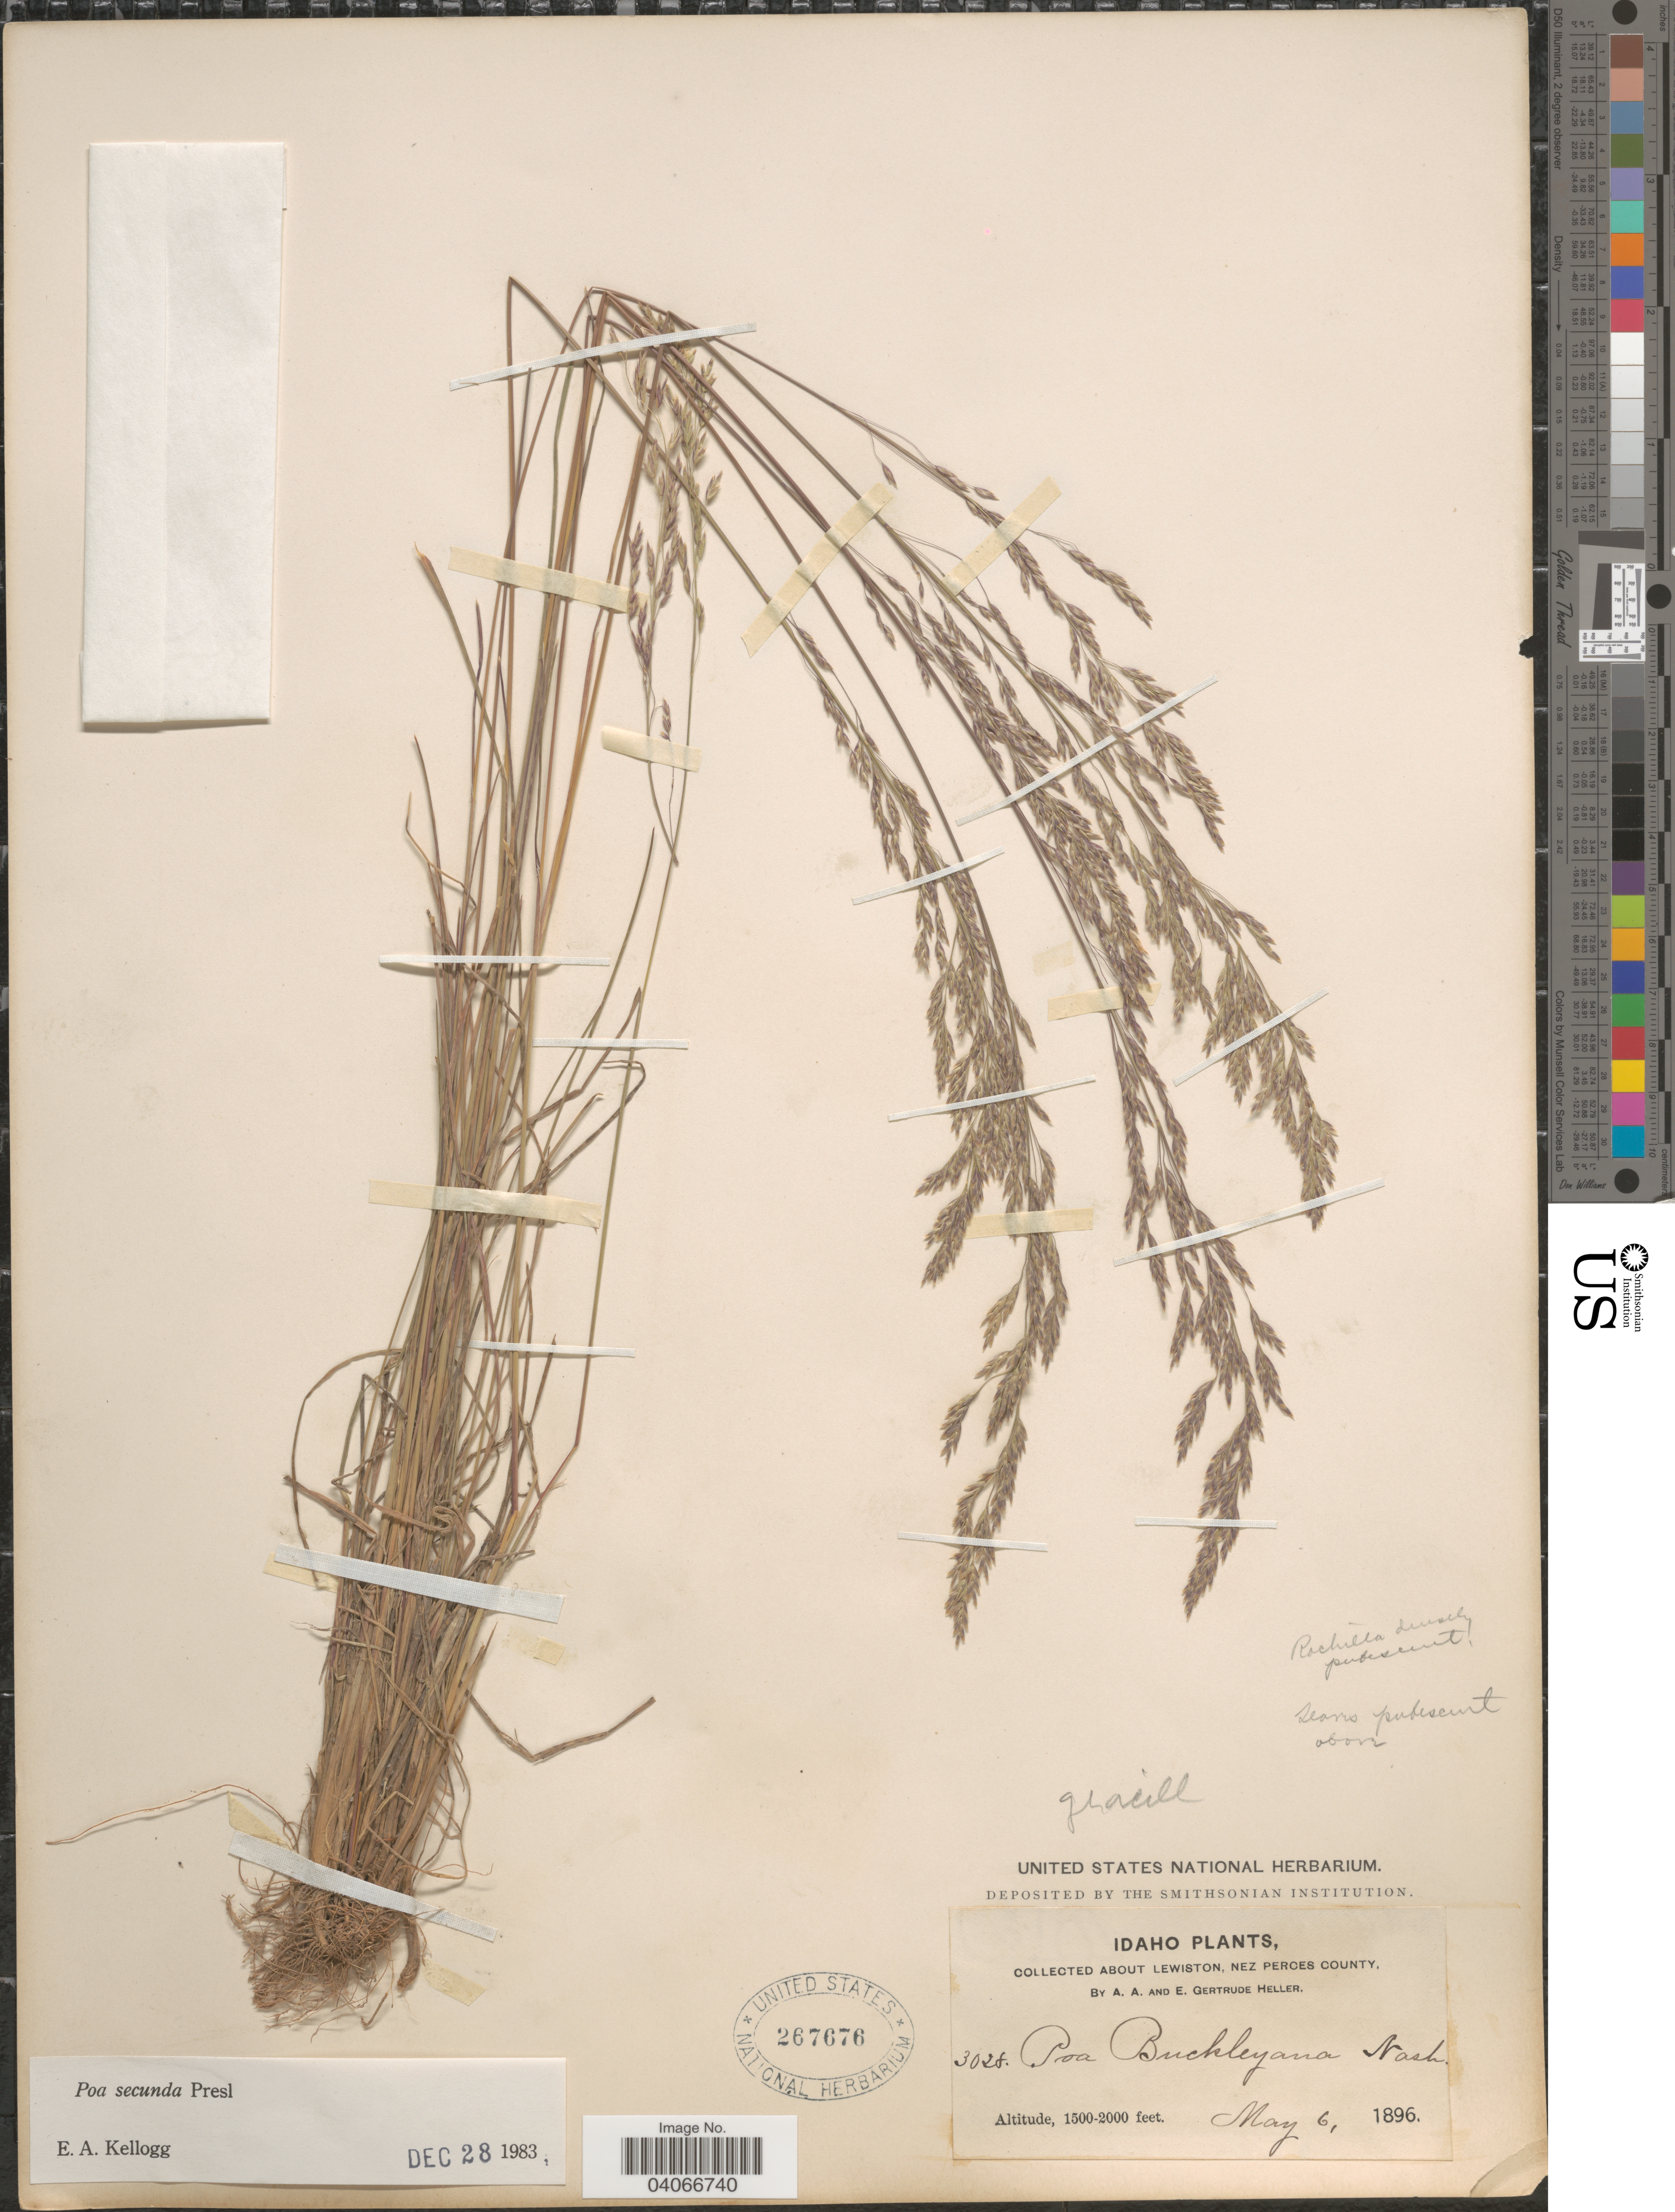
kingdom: Plantae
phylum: Tracheophyta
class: Liliopsida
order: Poales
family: Poaceae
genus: Poa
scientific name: Poa secunda subsp. secunda var. scabrella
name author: (Thurb.) Soreng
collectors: A. A. Heller & E. G. Heller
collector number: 3028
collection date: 1896-05-06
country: United States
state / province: Idaho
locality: About Lewiston, Nez Perces County.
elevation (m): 457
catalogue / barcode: US 267676